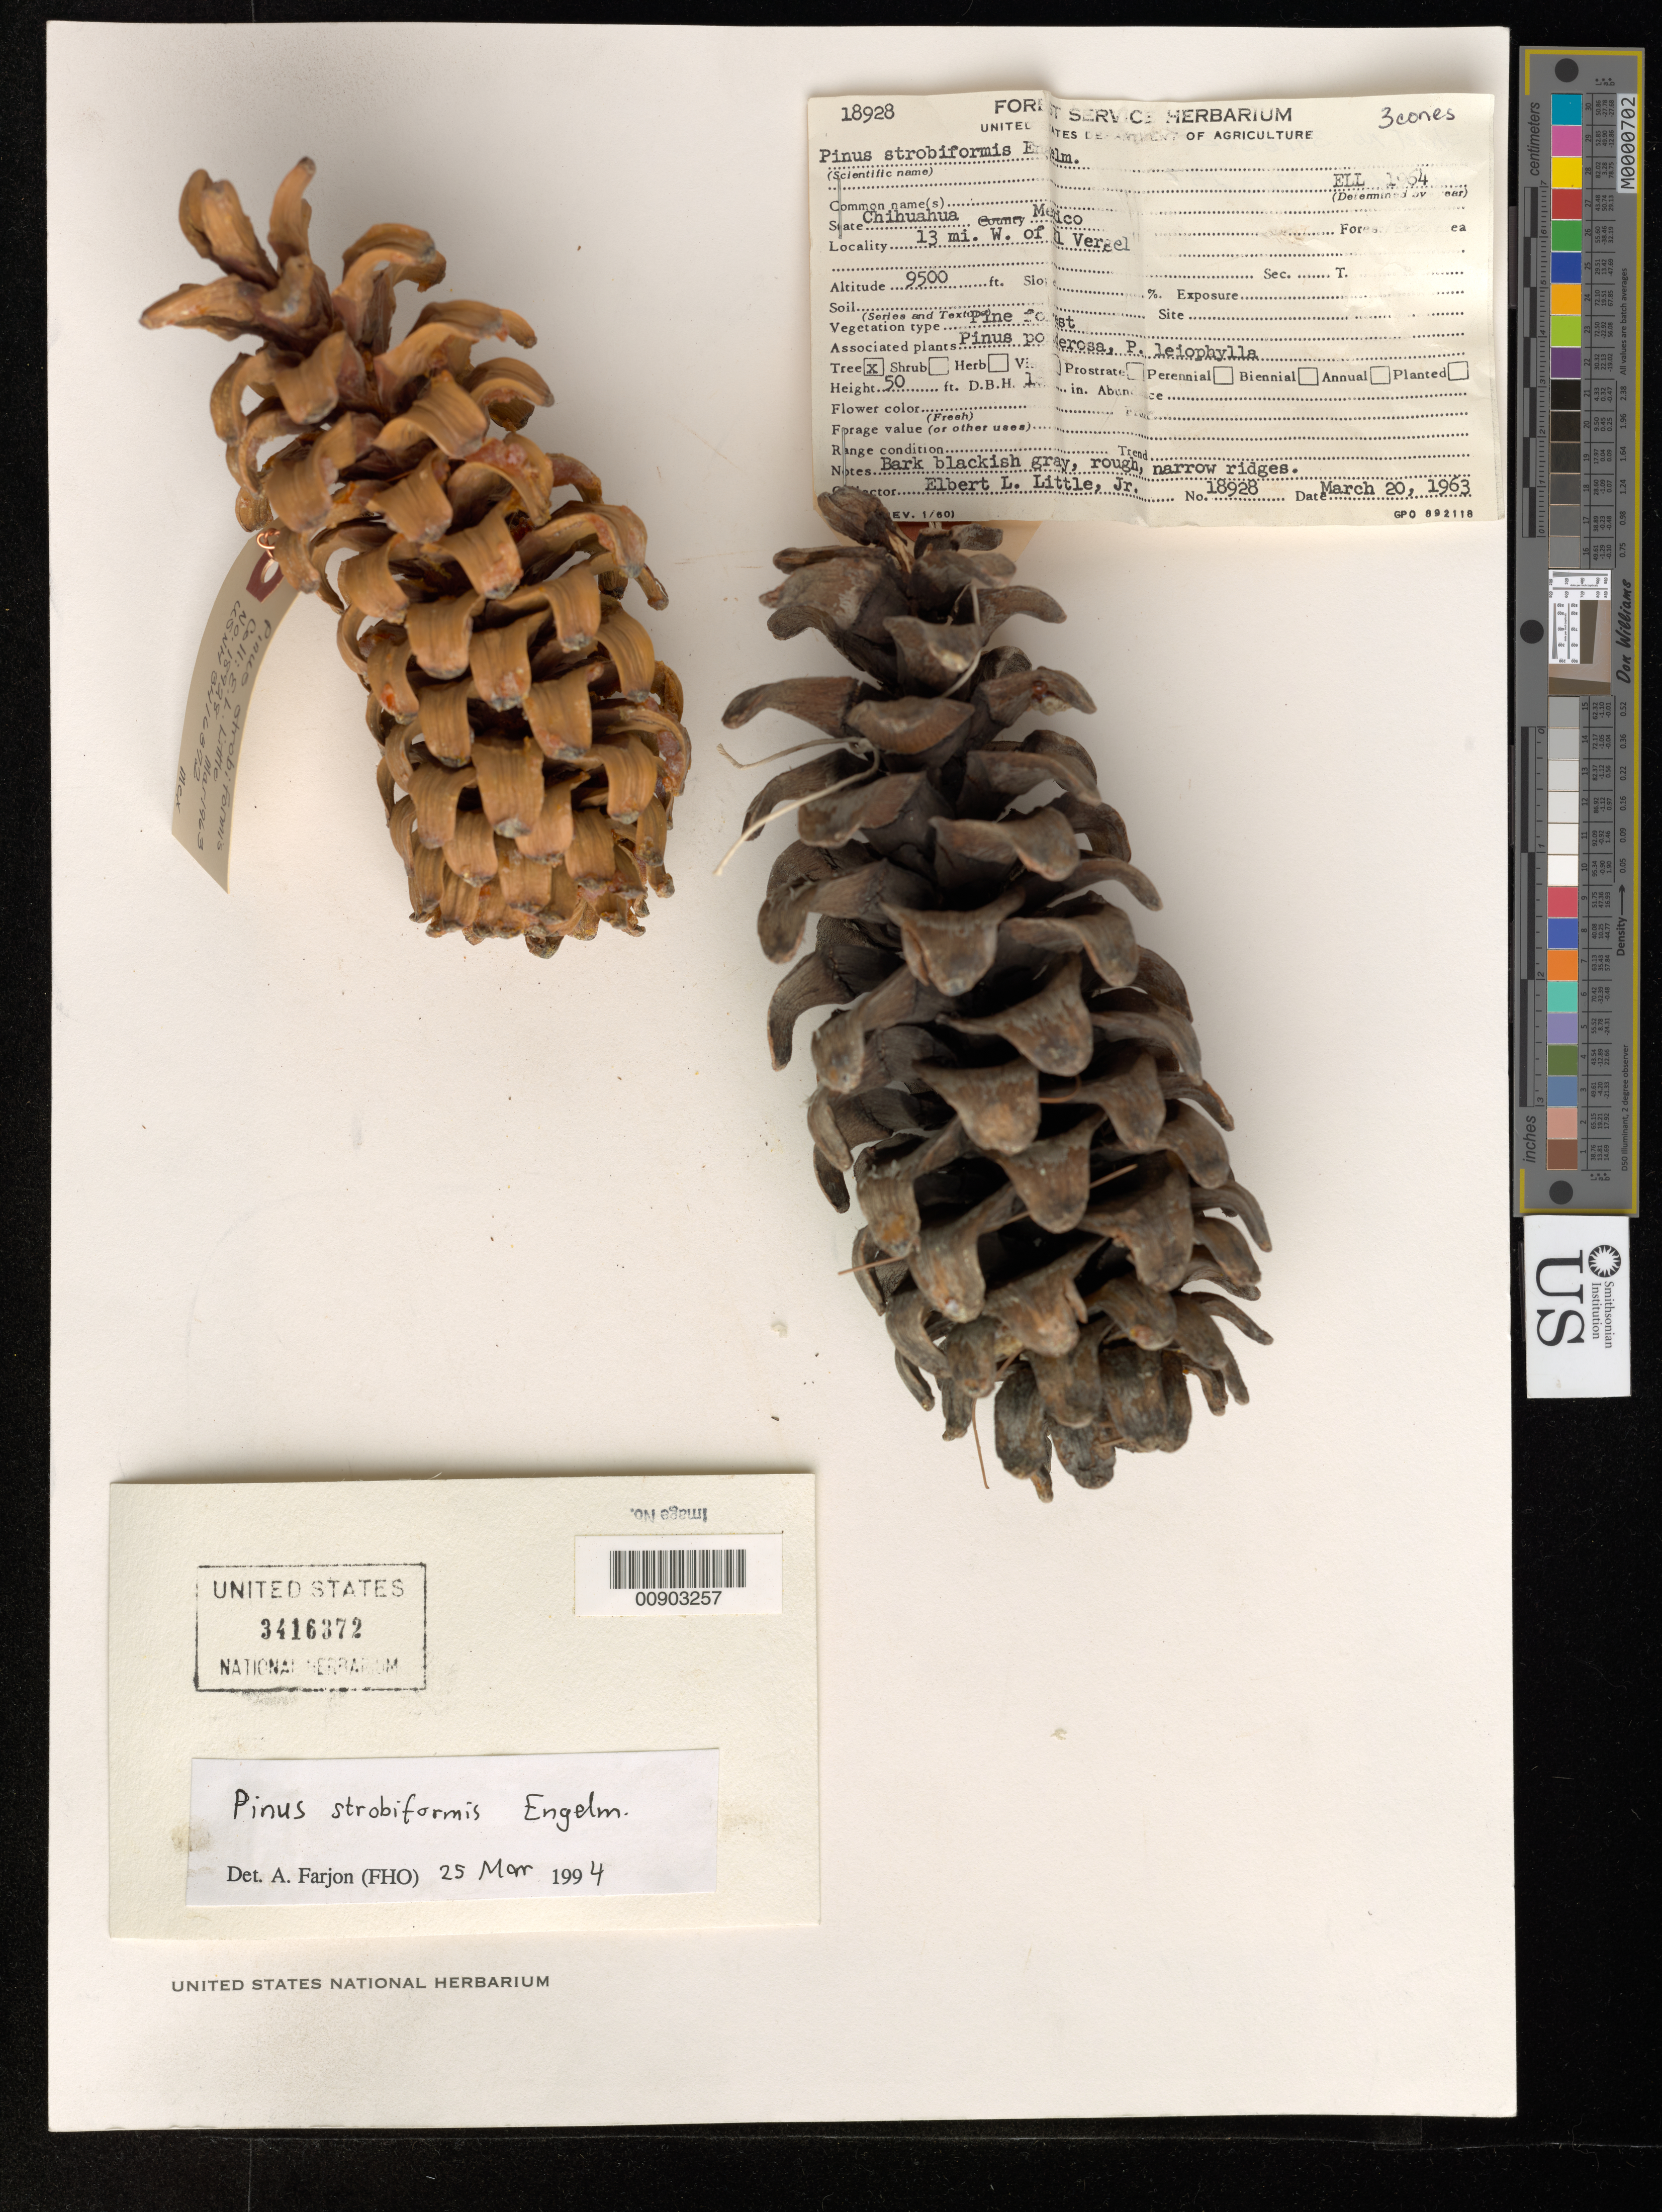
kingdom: Plantae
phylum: Tracheophyta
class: Pinopsida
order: Pinales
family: Pinaceae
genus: Pinus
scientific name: Pinus strobiformis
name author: Engelm.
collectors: E. L. Little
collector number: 18928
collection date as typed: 20 Mar 1963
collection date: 1963-03-20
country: Mexico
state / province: Chihuahua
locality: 13 mi. W of El Vergel, Chihuahua.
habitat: Pine Forest. Associated plants: Pinus ponderosa, P. leiophylla.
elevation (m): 2896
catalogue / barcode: US 3416372